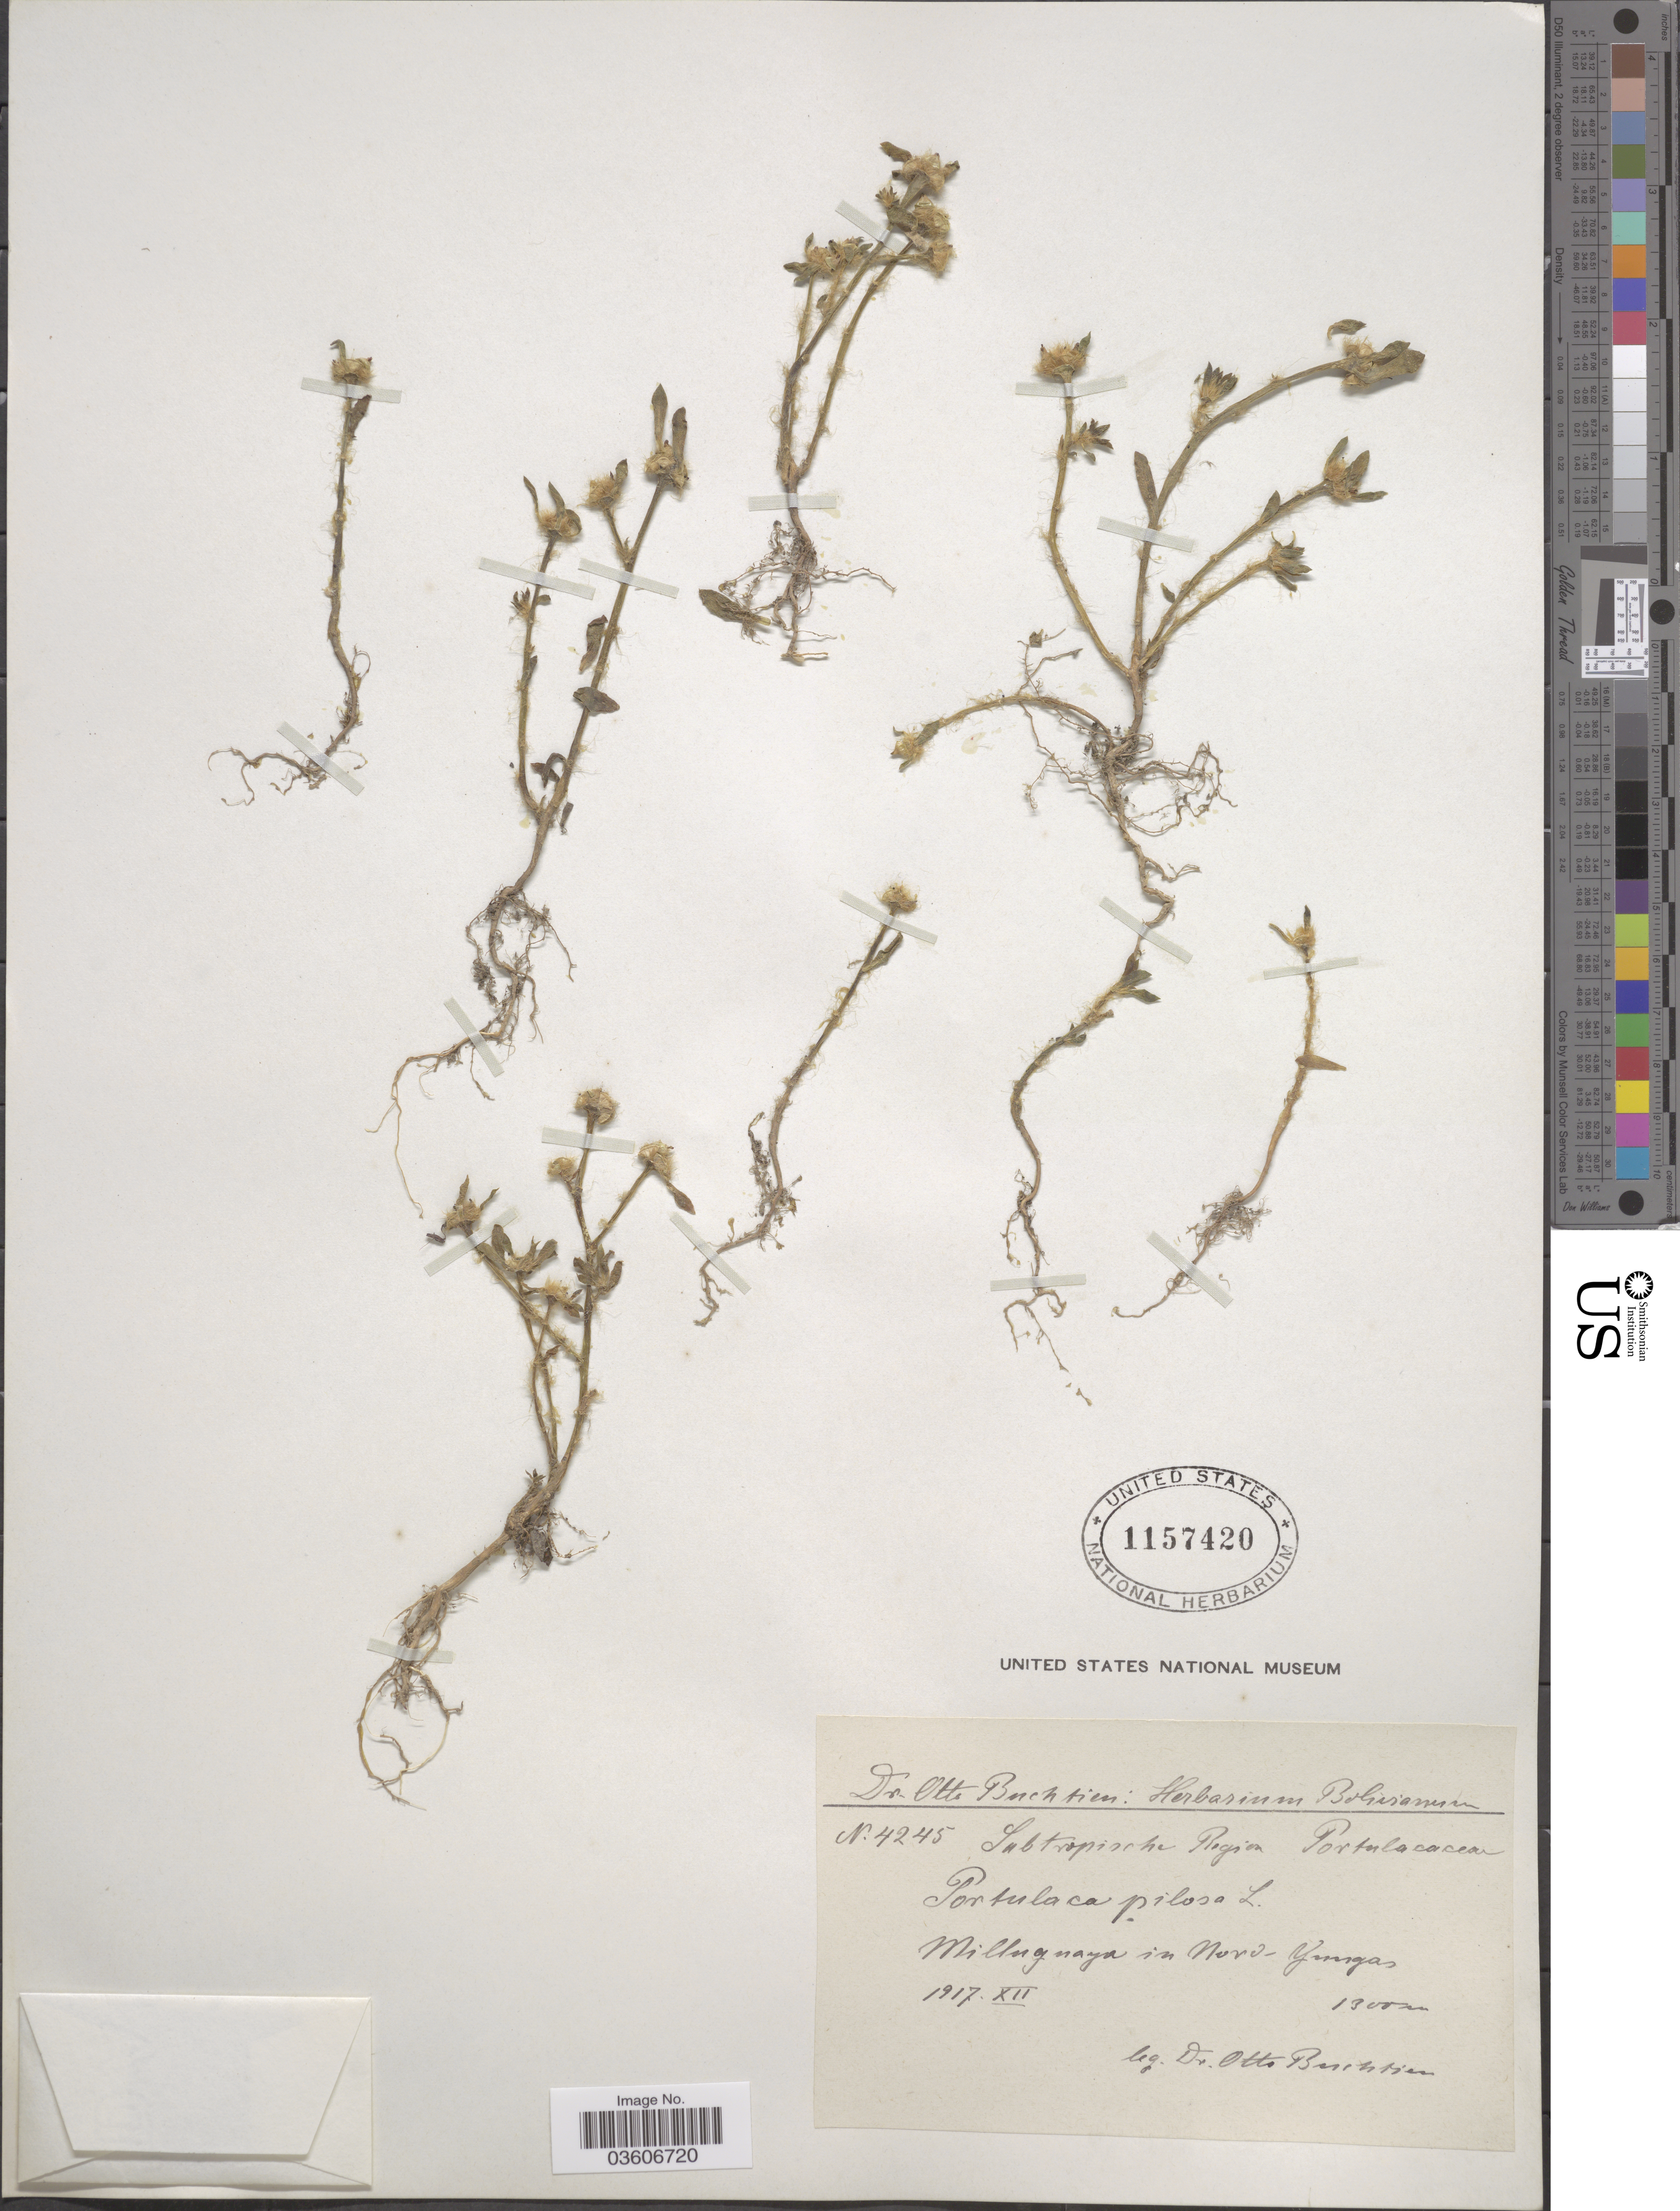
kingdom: Plantae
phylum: Tracheophyta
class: Magnoliopsida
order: Caryophyllales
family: Portulacaceae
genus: Portulaca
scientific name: Portulaca pilosa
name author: L.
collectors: O. Buchtien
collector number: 4245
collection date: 1917-12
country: Bolivia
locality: Millugnaya in Nord-Yungas.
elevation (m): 1300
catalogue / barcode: US 1157420